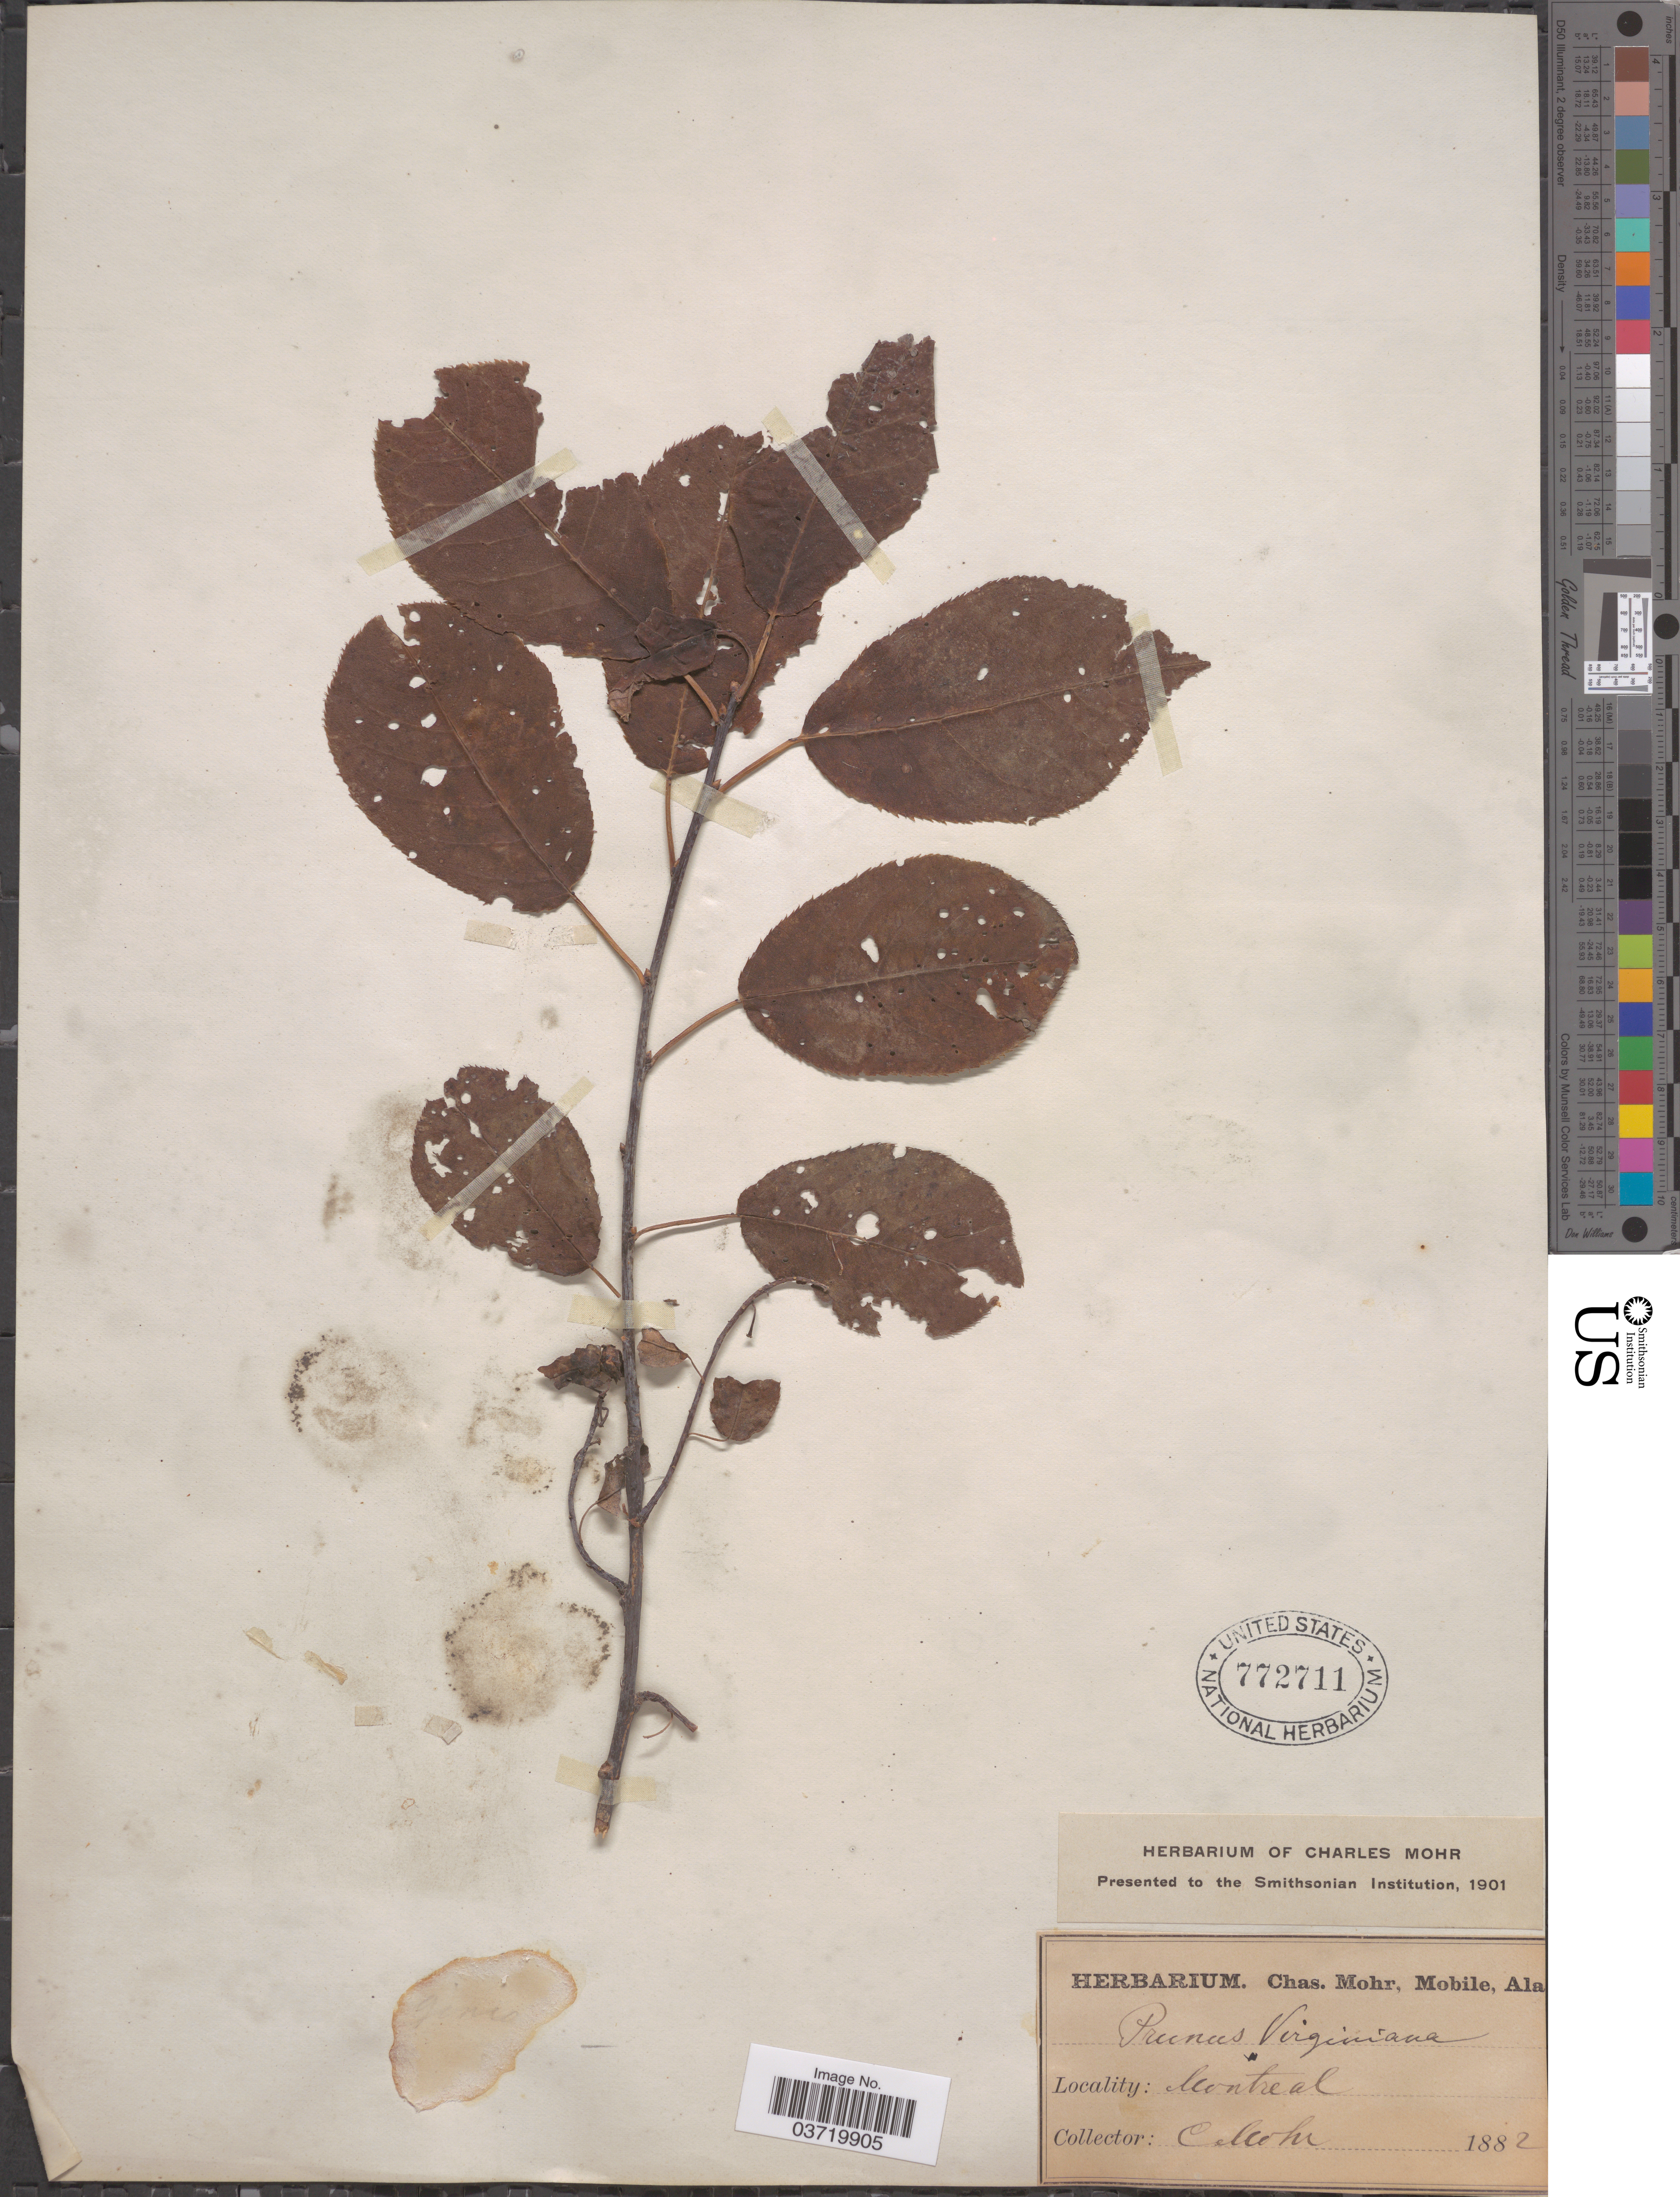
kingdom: Plantae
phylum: Tracheophyta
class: Magnoliopsida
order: Rosales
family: Rosaceae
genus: Prunus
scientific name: Prunus virginiana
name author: L.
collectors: Mohr, C. T. (herbarium)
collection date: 1882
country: United States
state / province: Alabama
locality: Montreal.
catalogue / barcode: US 772711